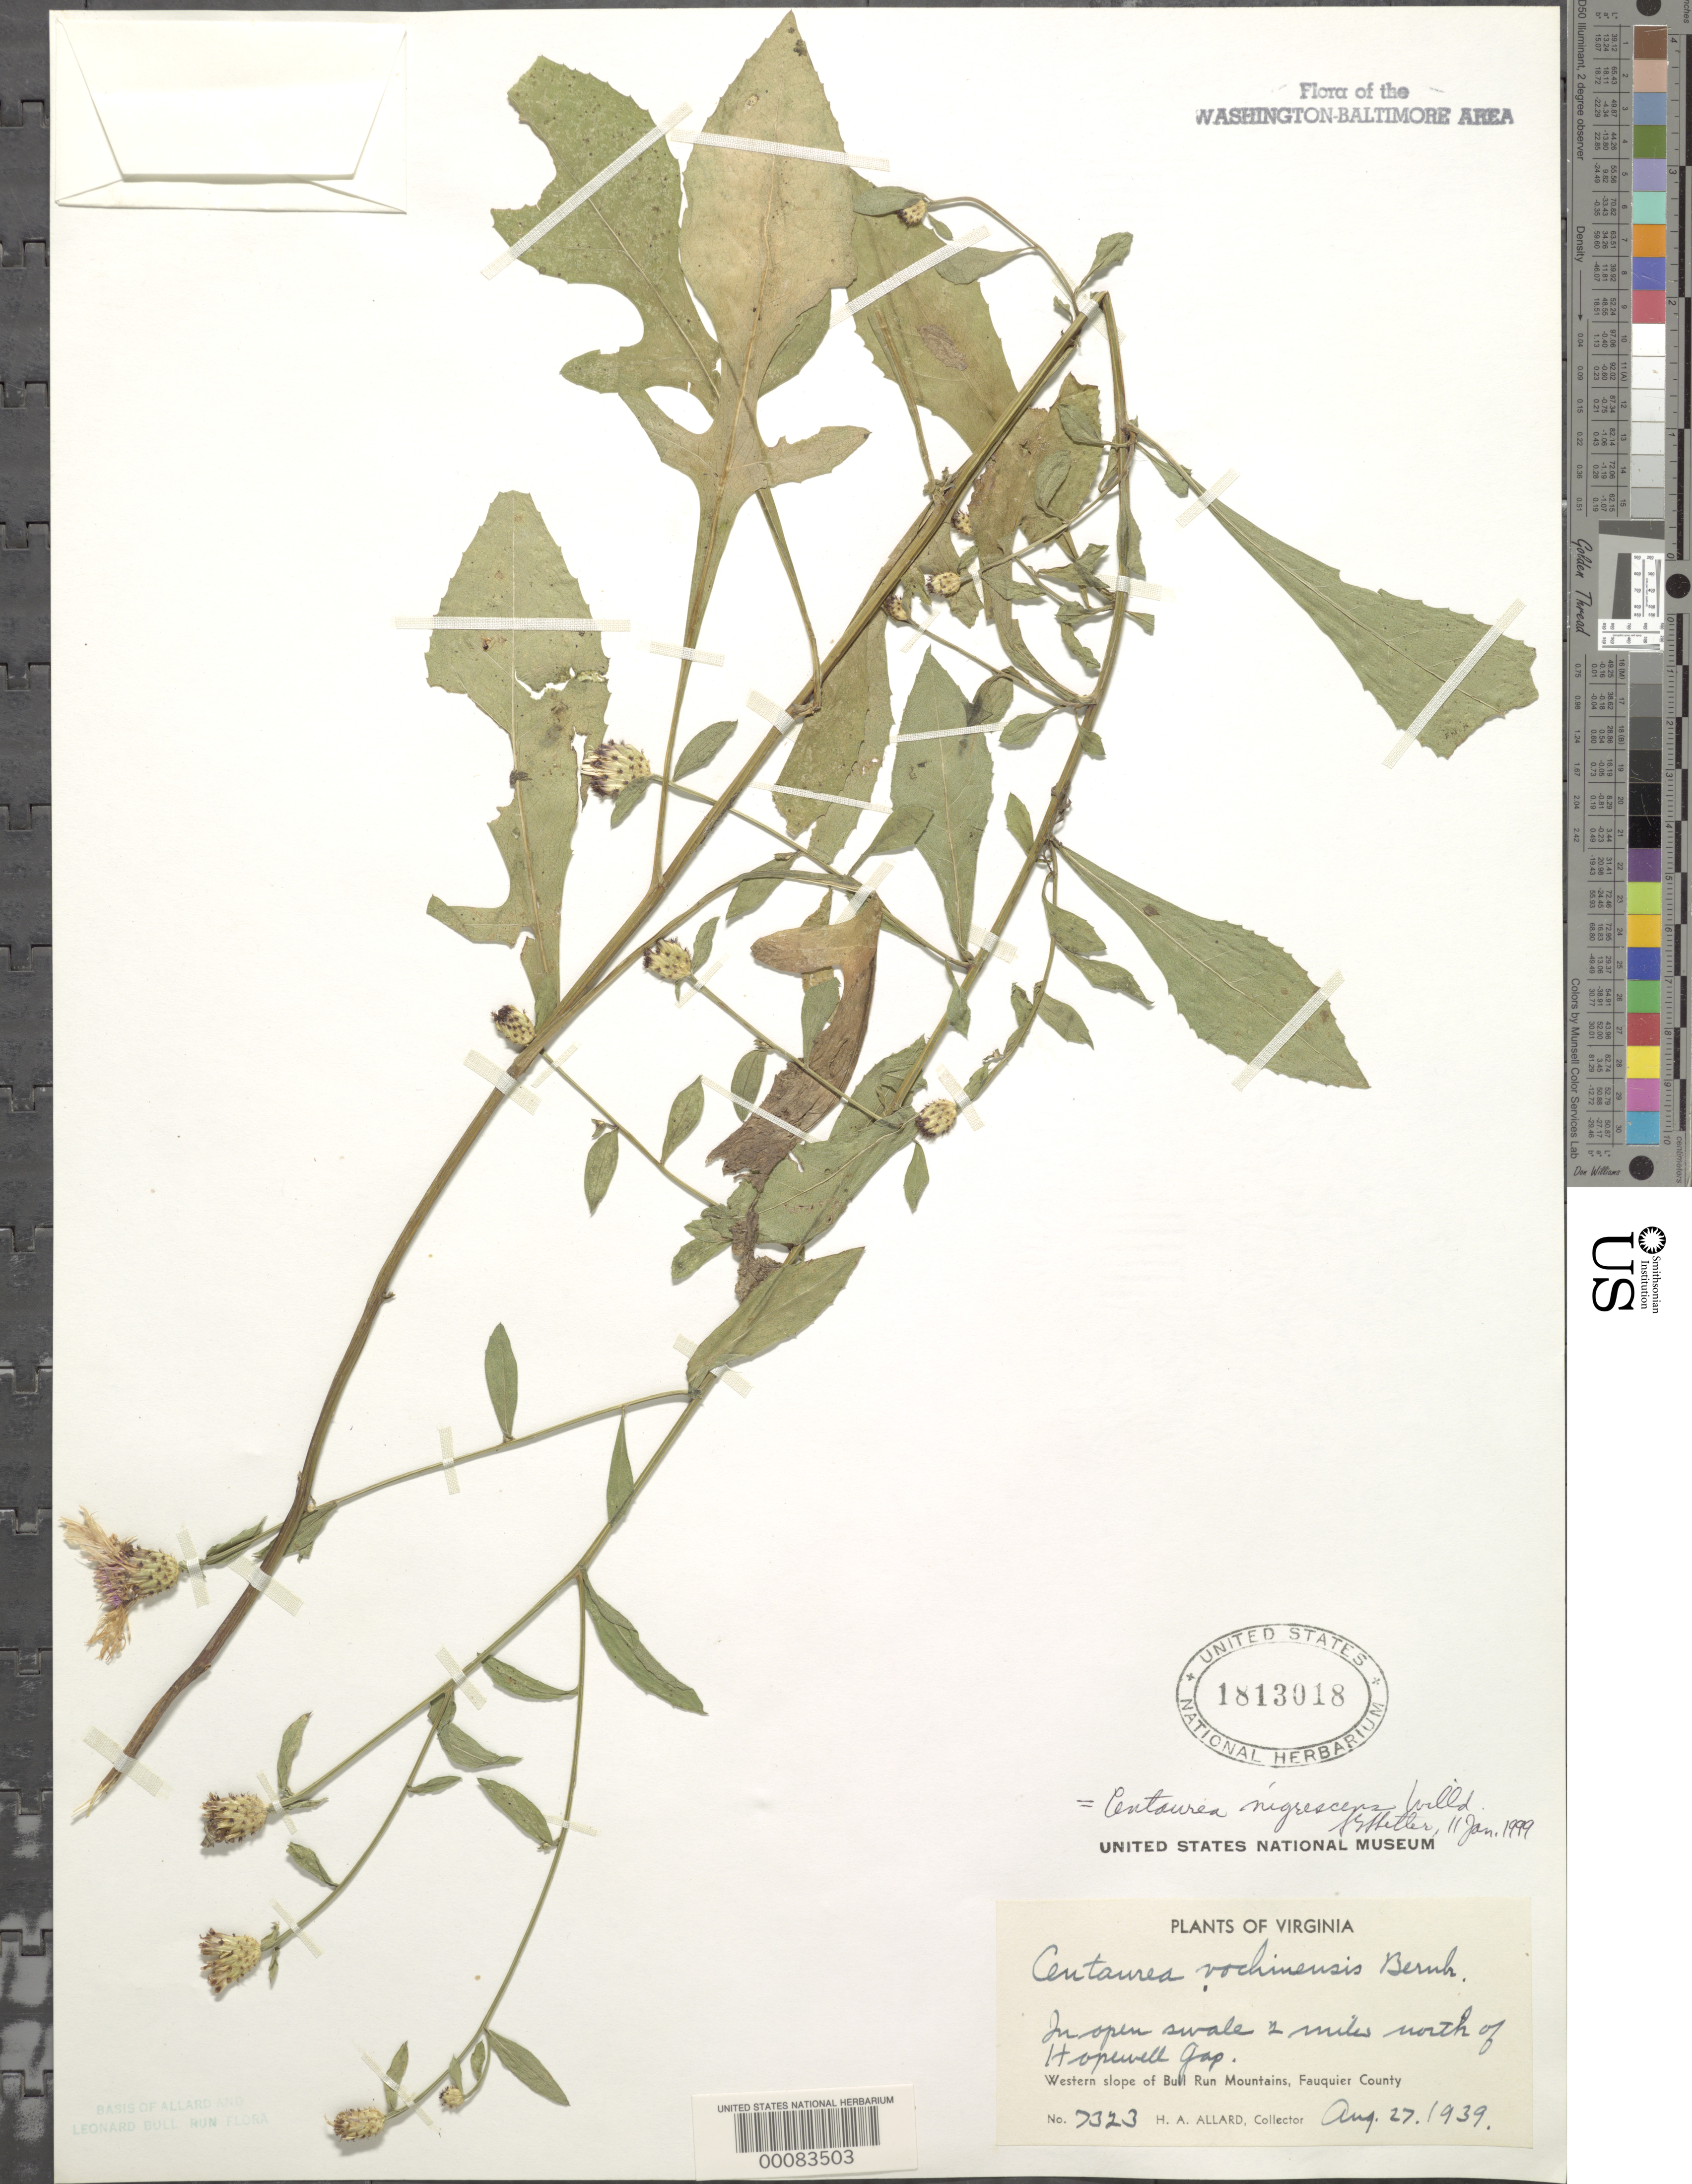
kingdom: Plantae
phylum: Tracheophyta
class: Magnoliopsida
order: Asterales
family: Asteraceae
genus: Centaurea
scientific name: Centaurea nigrescens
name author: L.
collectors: H. A. Allard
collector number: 7323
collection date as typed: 27 Aug 1939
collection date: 1939-08-27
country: United States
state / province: Virginia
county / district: Fauquier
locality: North of Hopewell Gap Bull Run Mts.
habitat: Open swale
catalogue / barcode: US 1813018